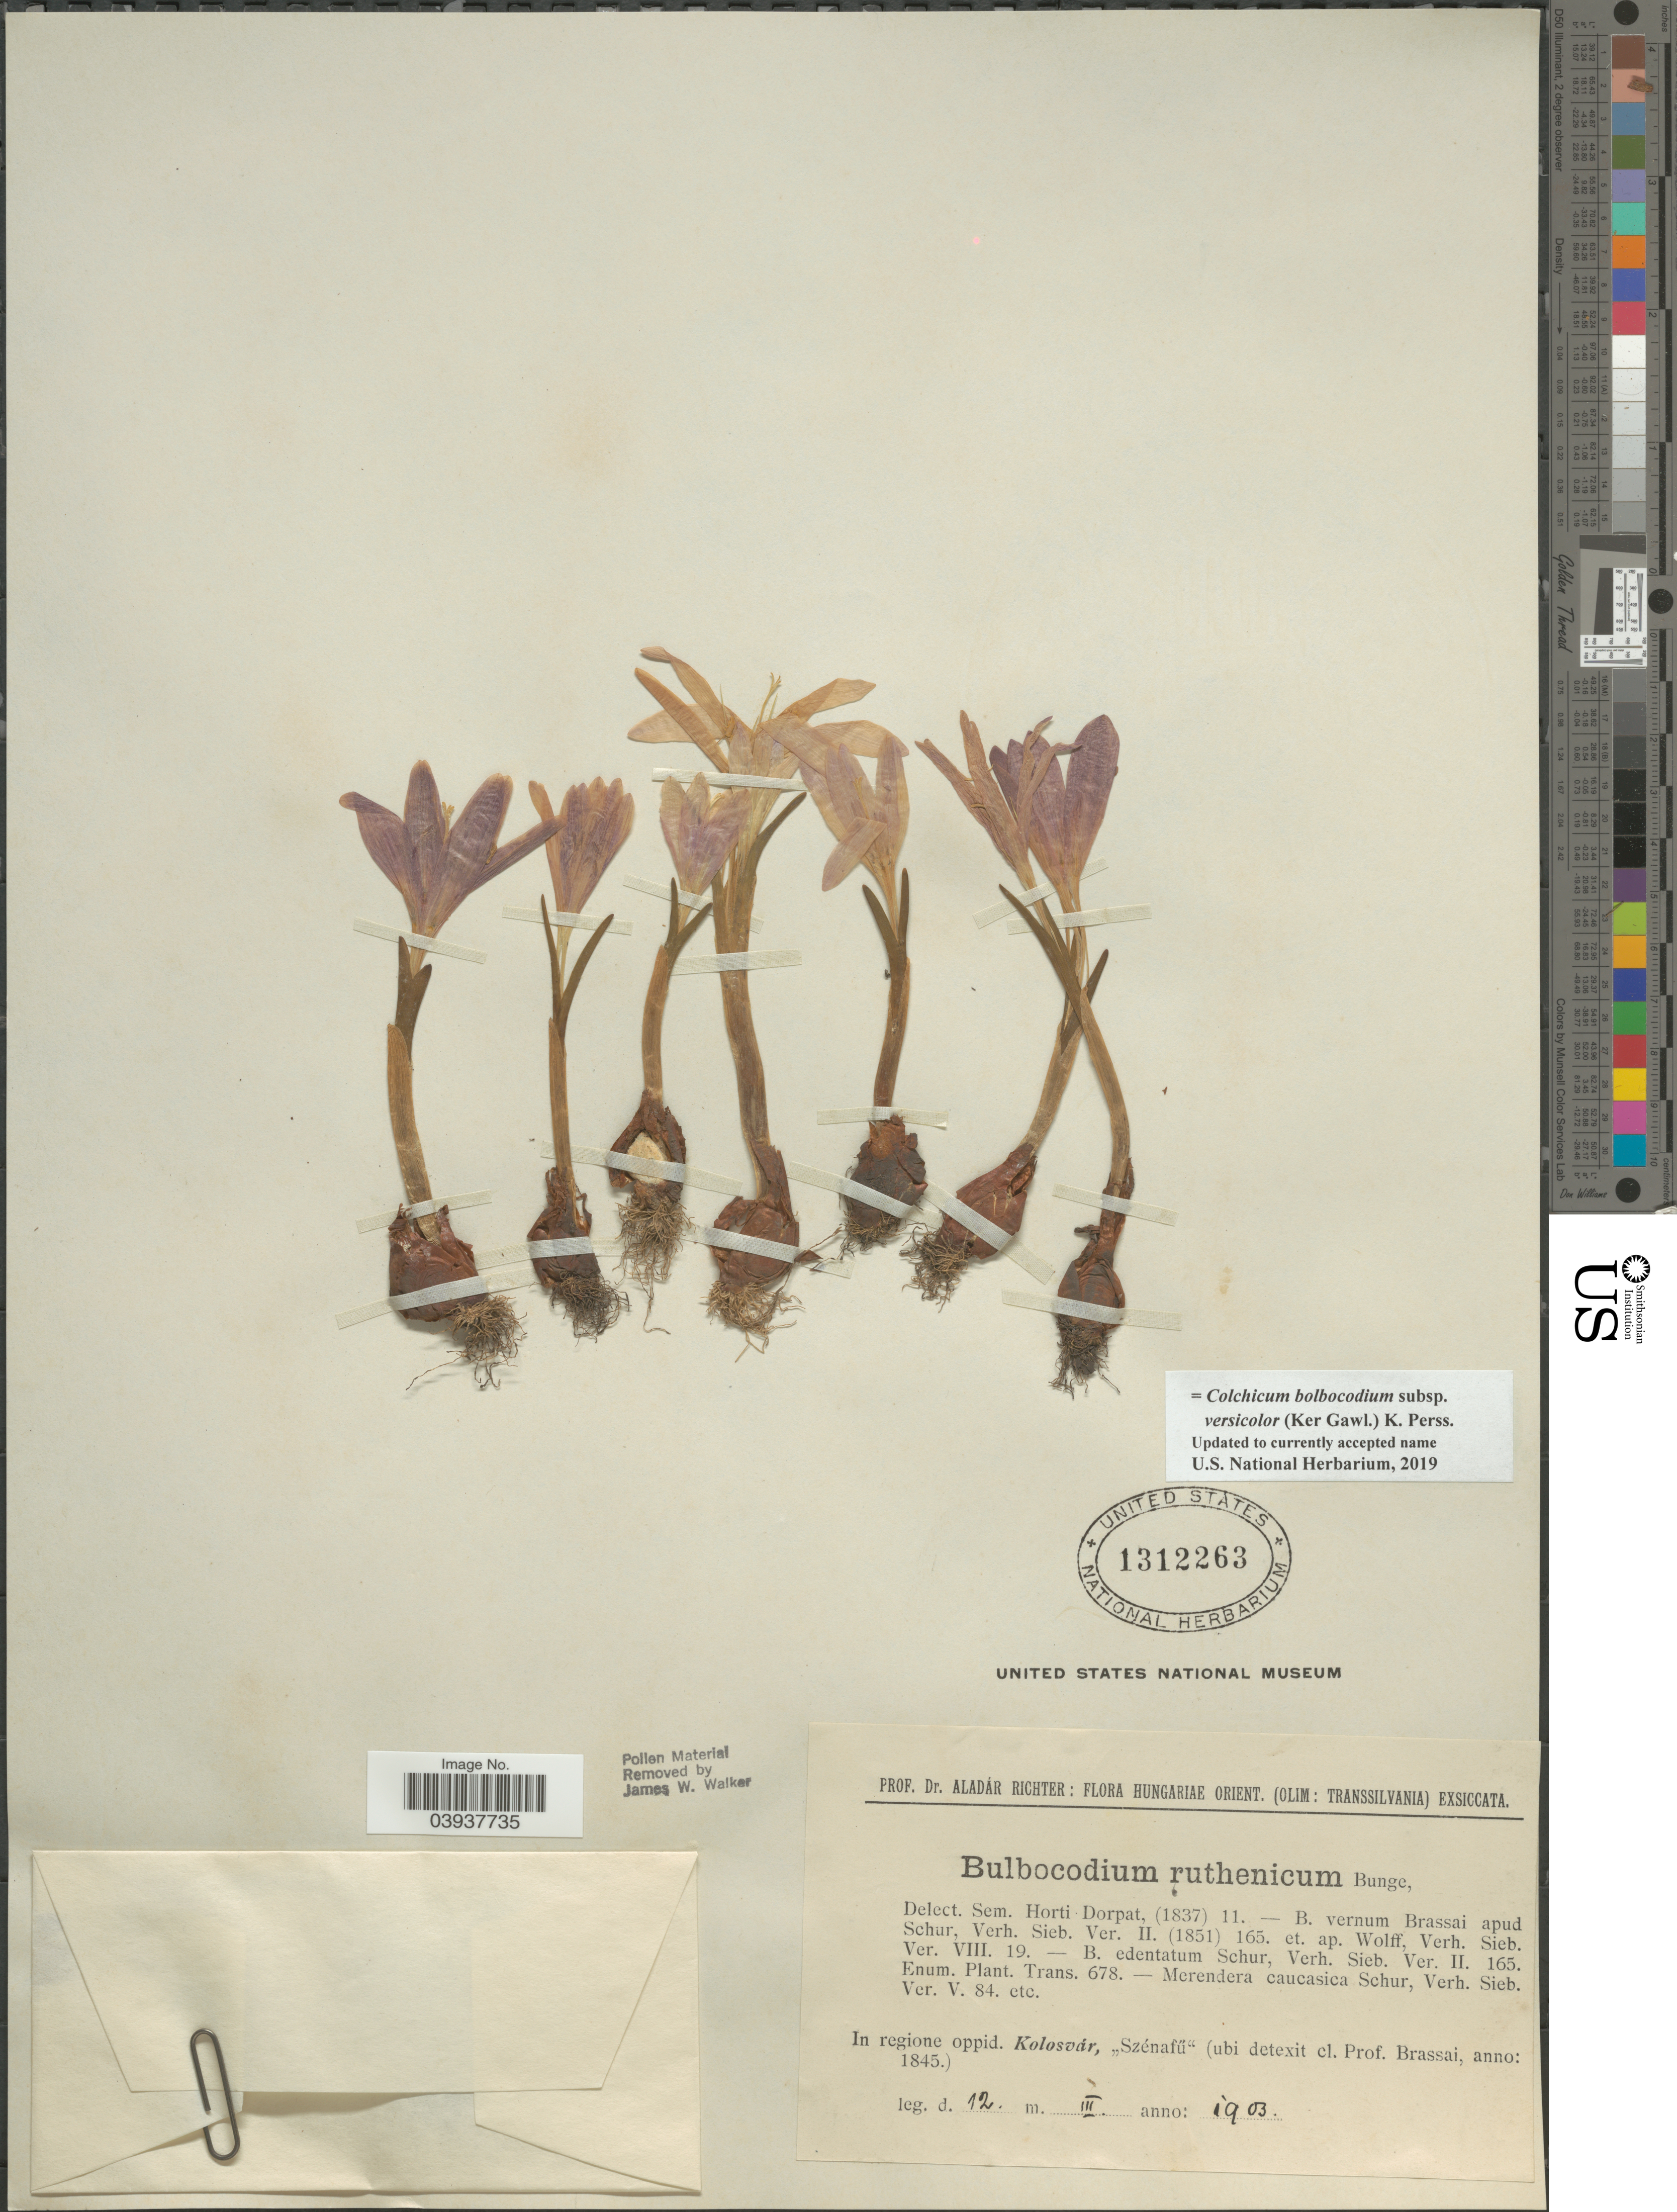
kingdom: Plantae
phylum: Tracheophyta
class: Liliopsida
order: Liliales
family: Colchicaceae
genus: Colchicum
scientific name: Colchicum bulbocodium subsp. versicolor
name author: (Ker Gawl.) K. Perss.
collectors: A. Richter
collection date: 1903-03-12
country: Hungary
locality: Hungariae Orient. (Olim: Transsilvania). In regione oppid. Kolosvár, ,, Szénafú.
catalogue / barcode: US 1312263